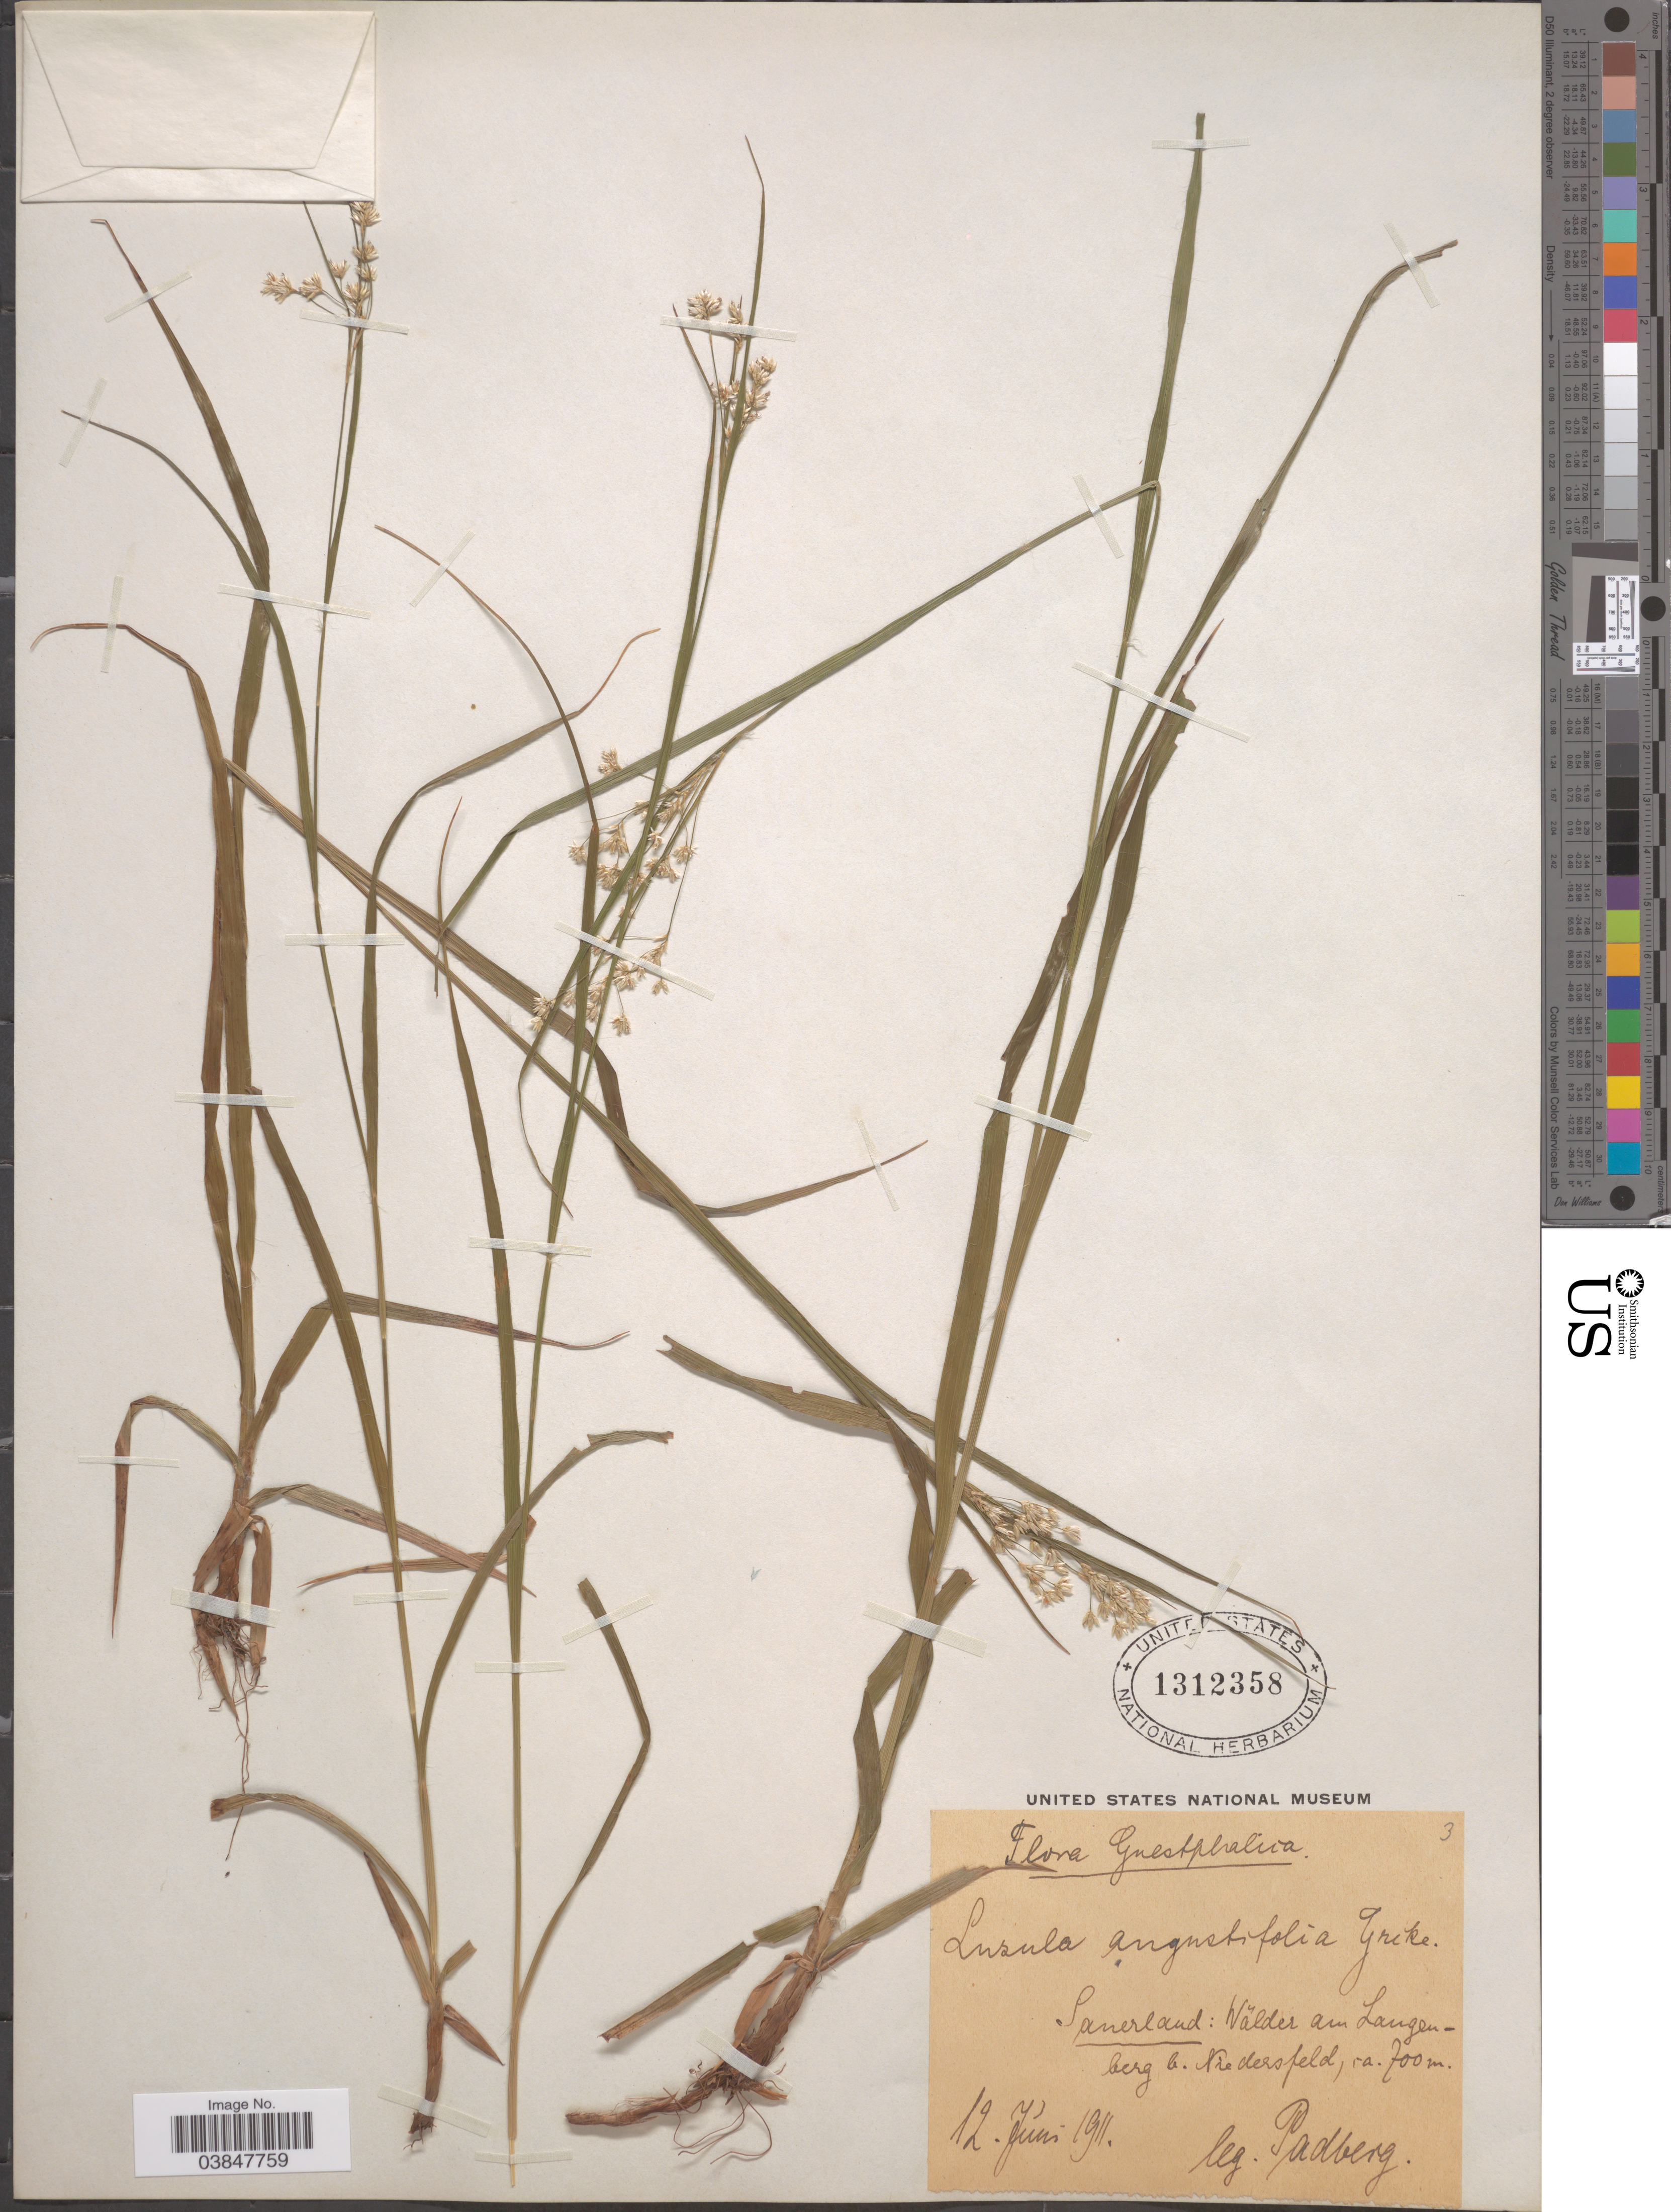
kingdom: Plantae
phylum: Tracheophyta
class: Liliopsida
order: Poales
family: Juncaceae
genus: Luzula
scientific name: Luzula angustifolia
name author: Poir.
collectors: Padberg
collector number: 3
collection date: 1911-06-12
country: Germany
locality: Guestphaliva. Sanerland: Wälder am Langenberg b. Niedersfeld.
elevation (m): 700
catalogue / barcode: US 1312358